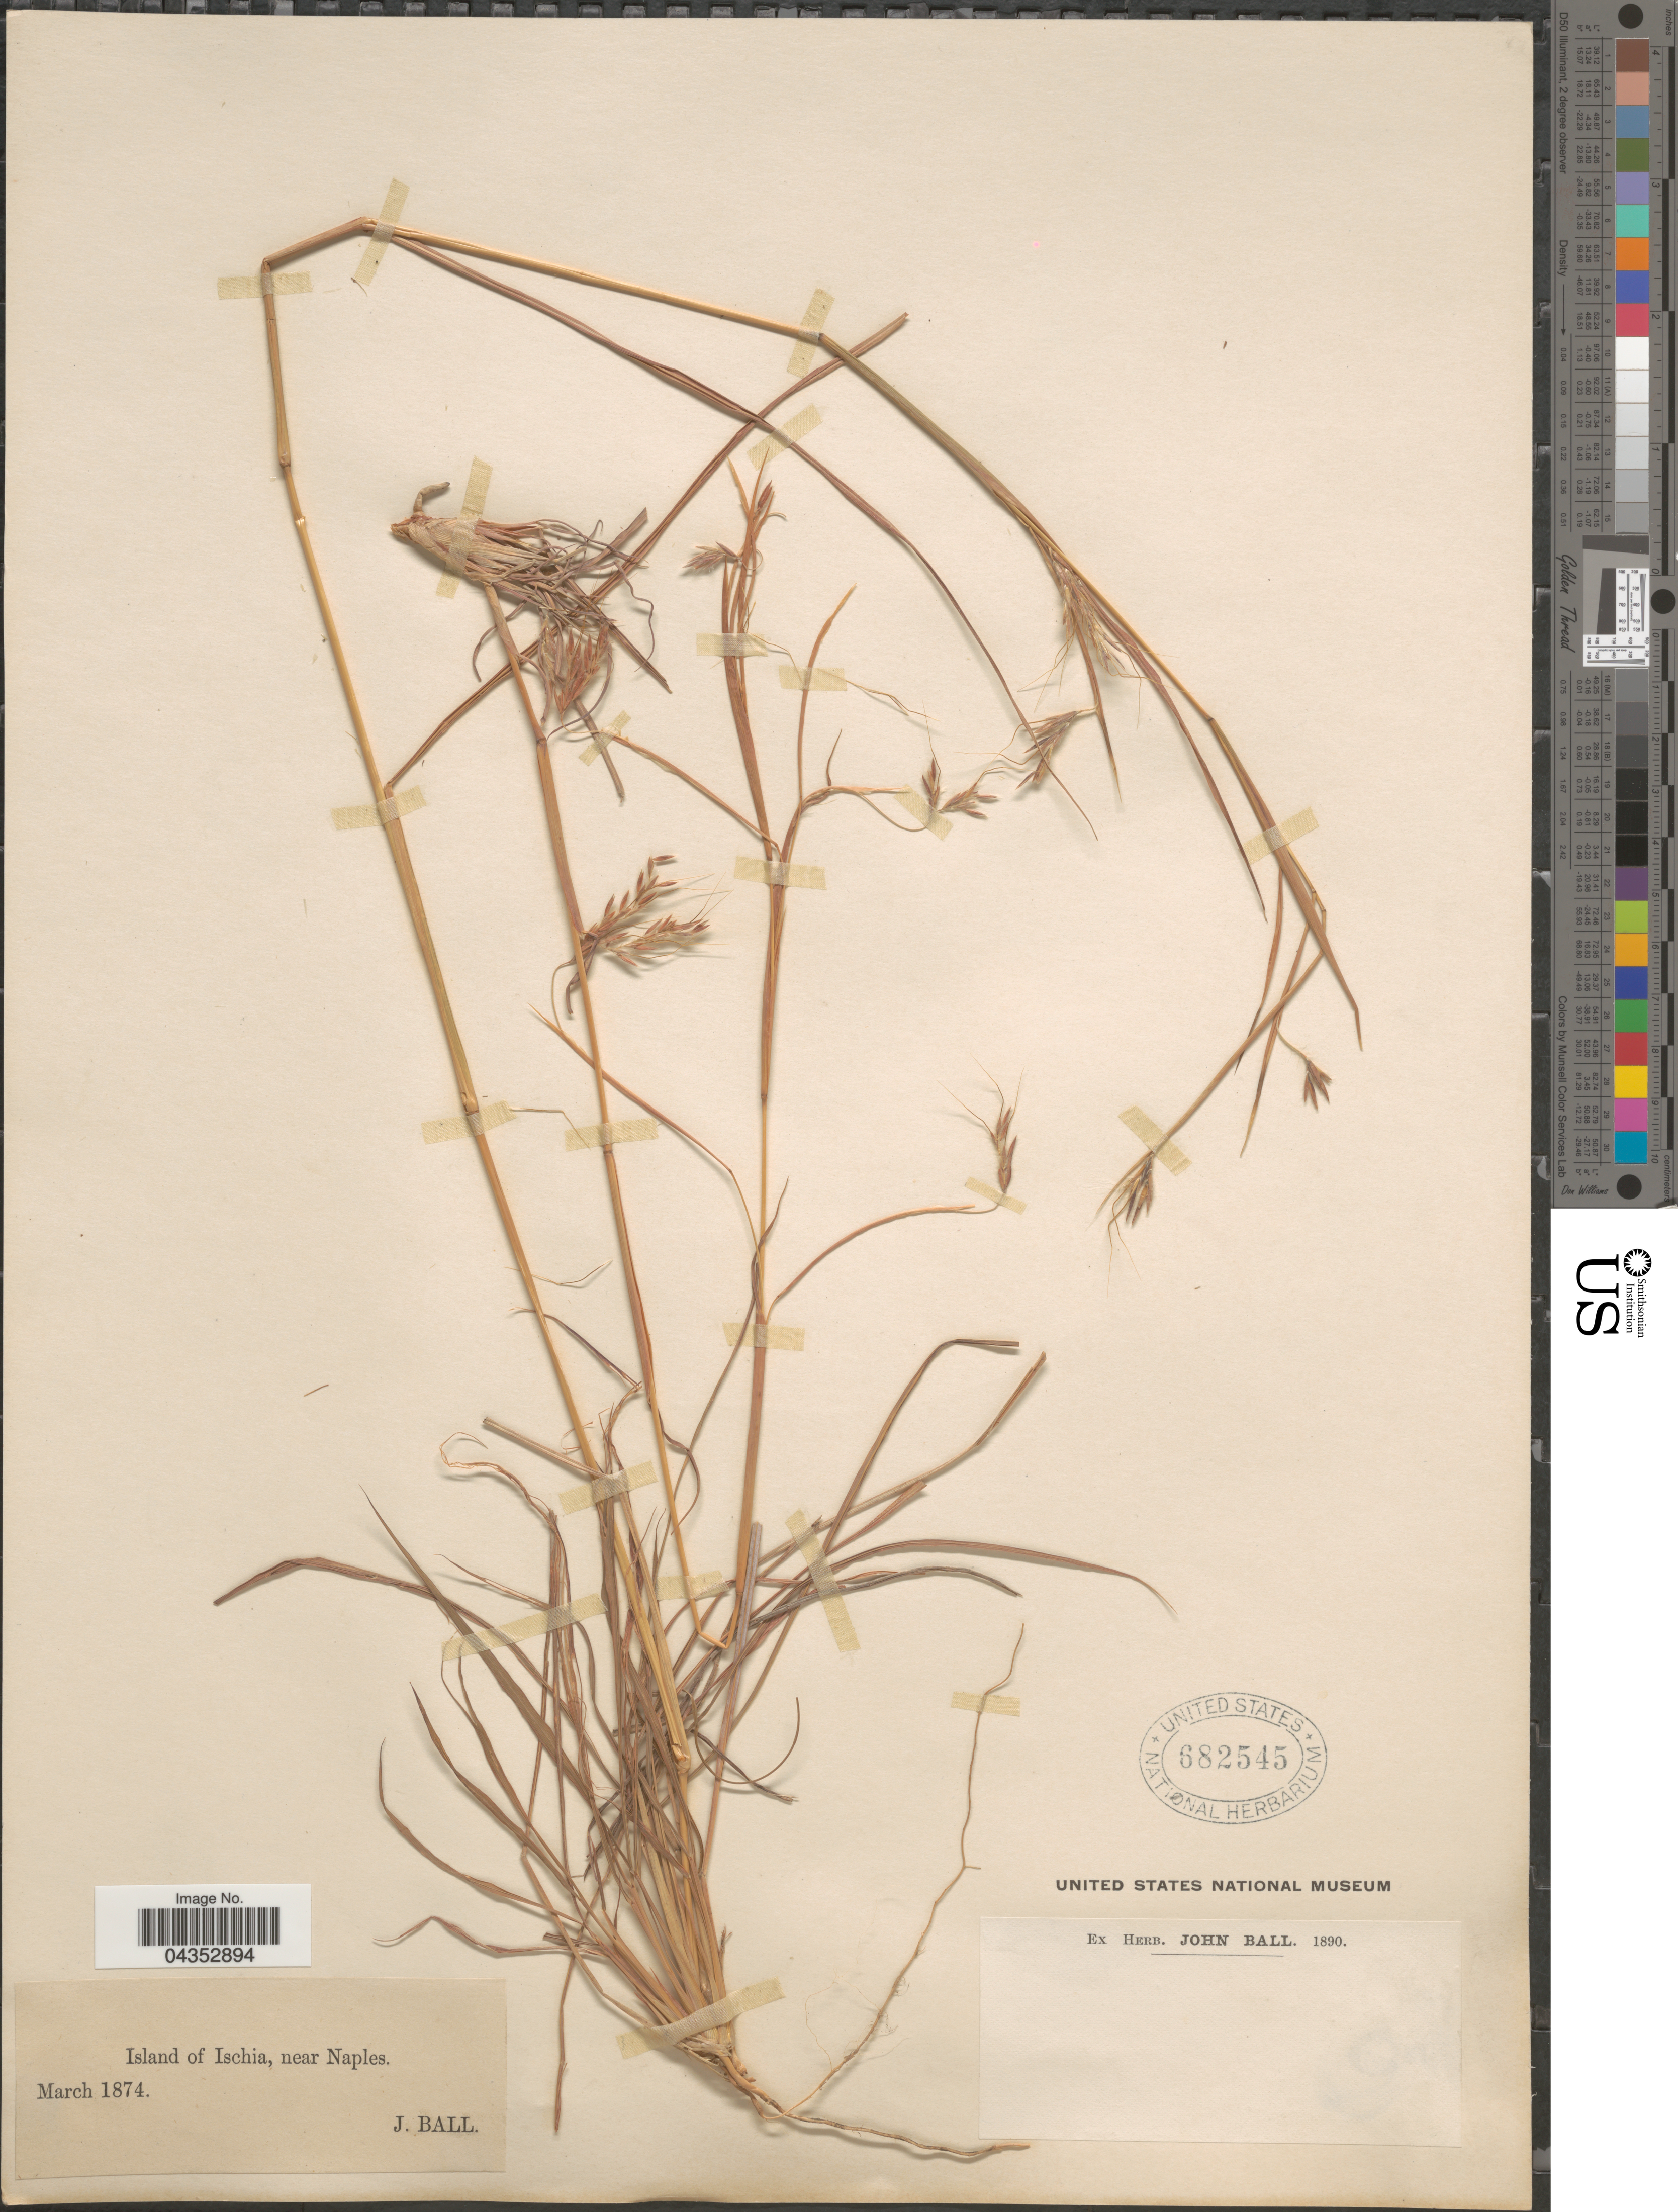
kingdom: Plantae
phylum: Tracheophyta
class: Liliopsida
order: Poales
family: Poaceae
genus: Hyparrhenia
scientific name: Hyparrhenia hirta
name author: (L.) Stapf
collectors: J. Ball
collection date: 1874-03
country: Italy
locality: Island of Ischia, near Naples.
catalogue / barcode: US 682545